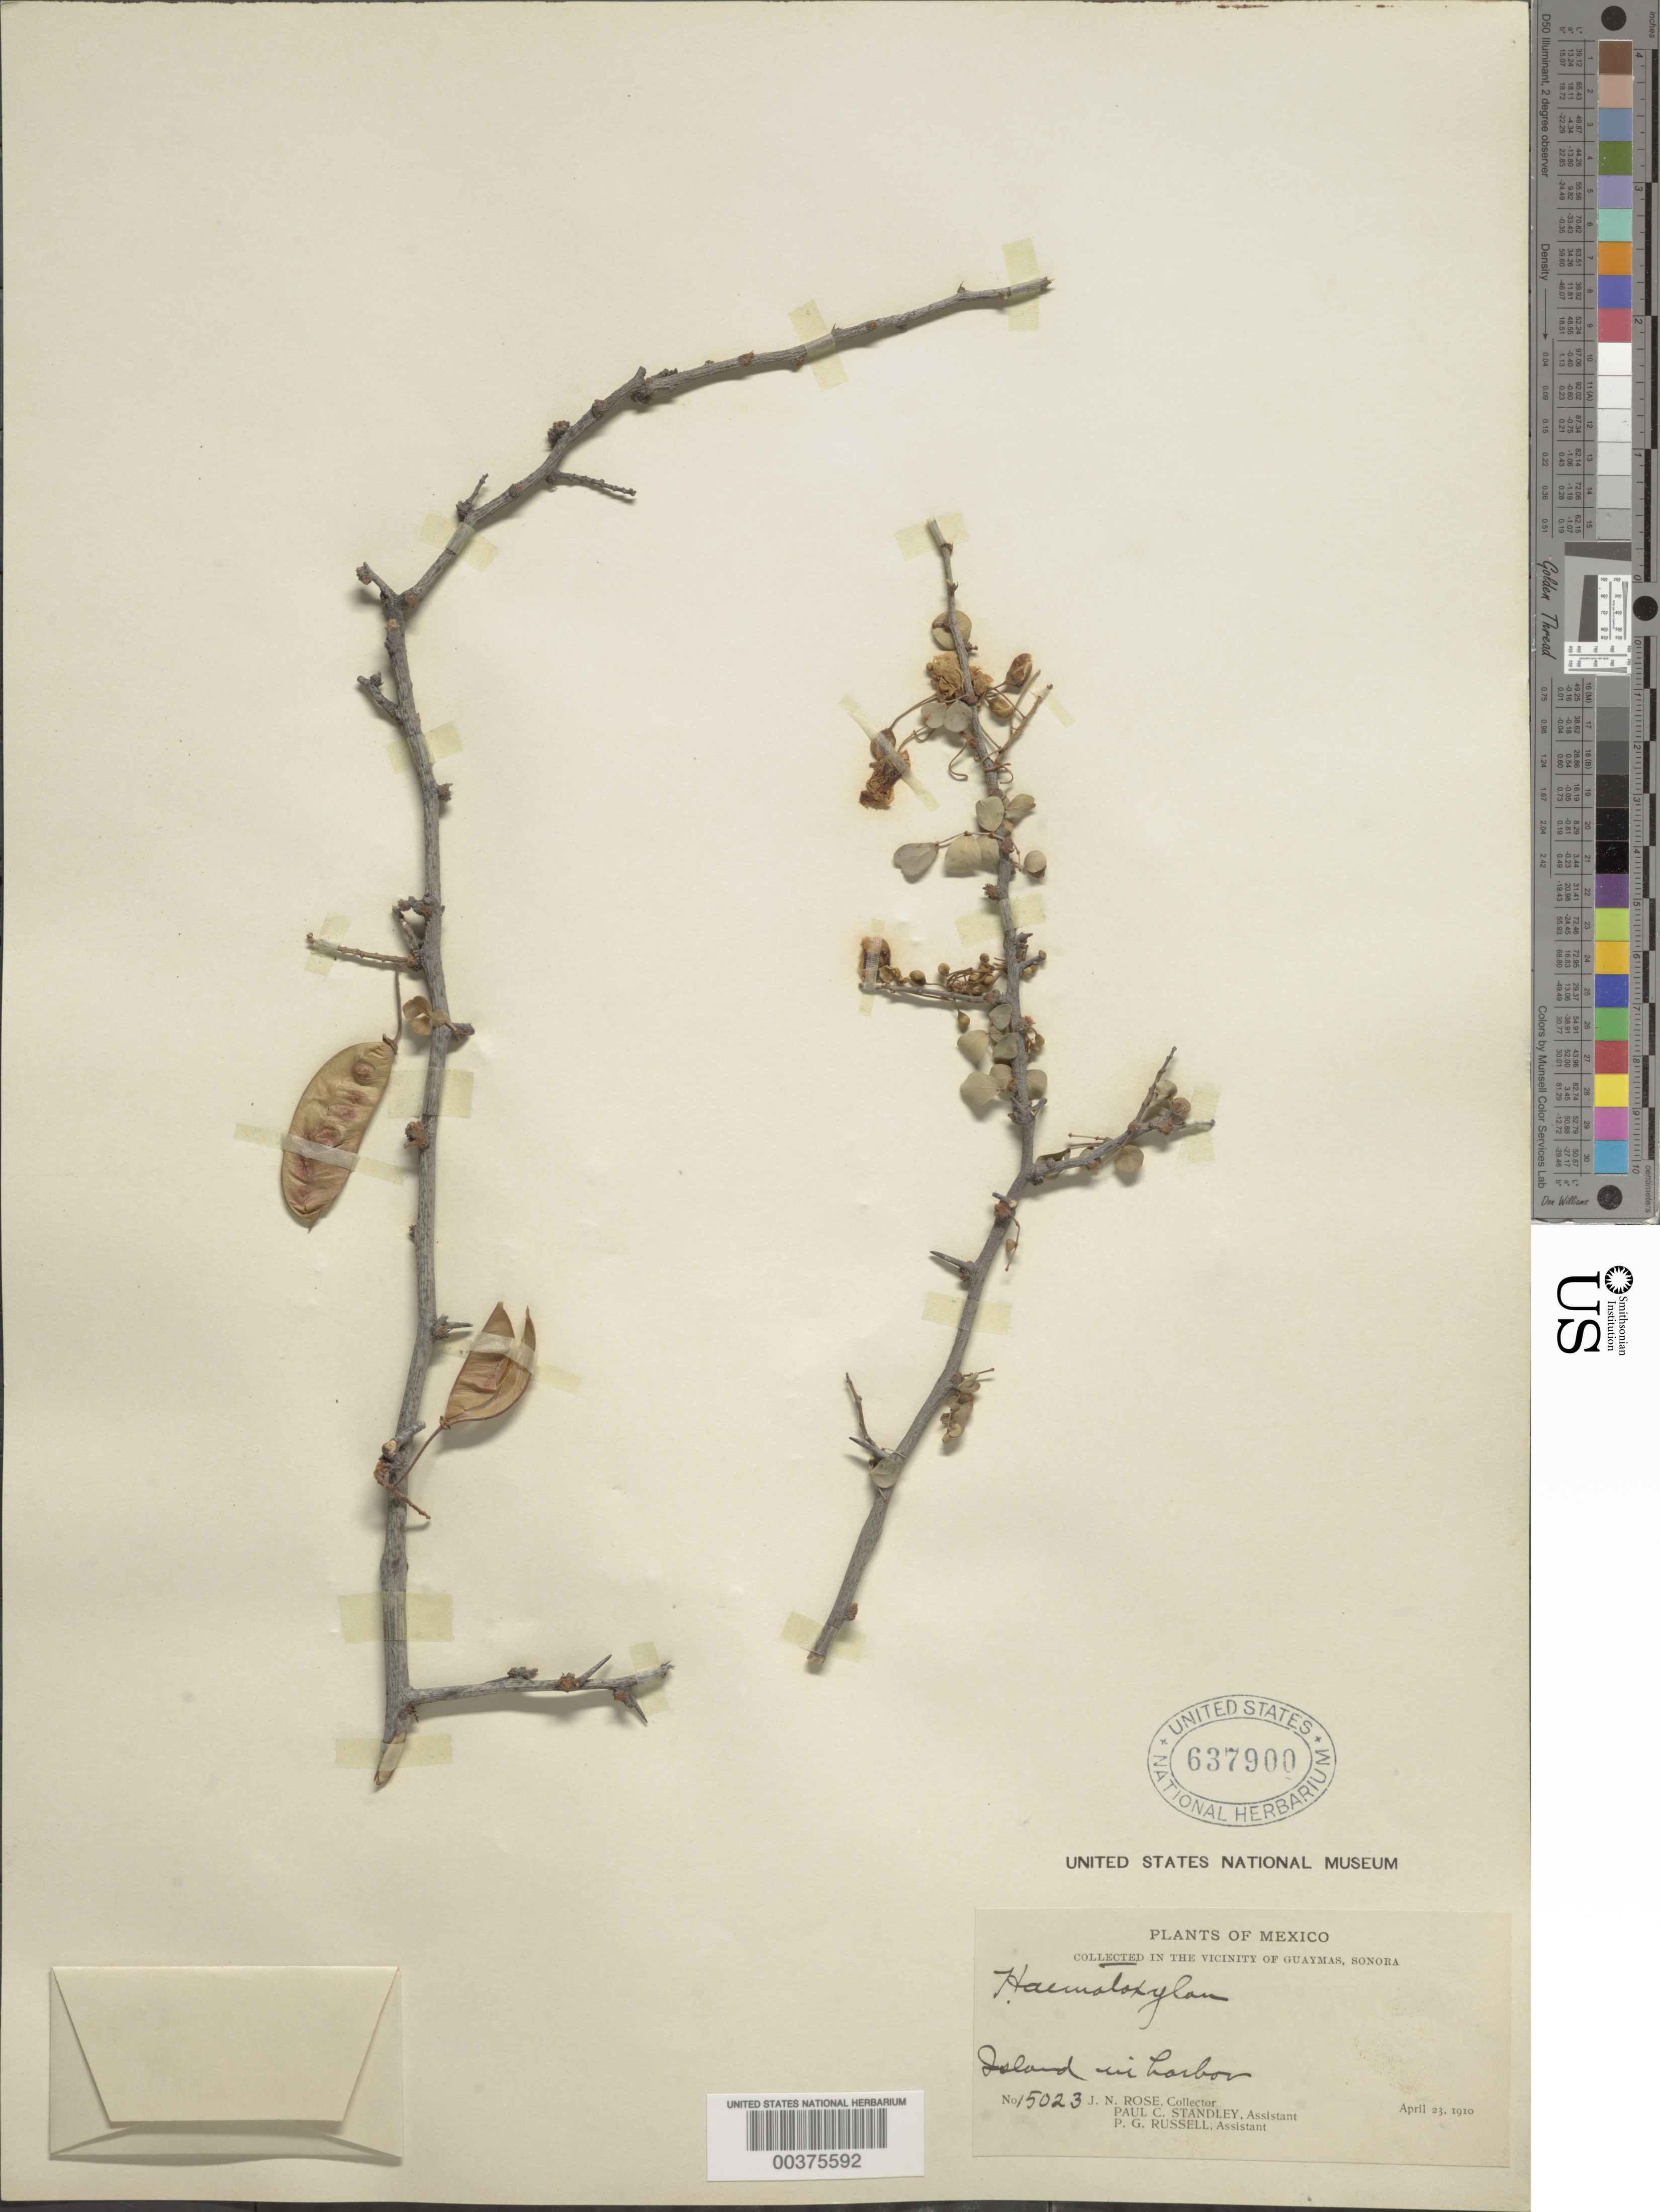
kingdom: Plantae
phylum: Tracheophyta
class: Magnoliopsida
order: Fabales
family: Fabaceae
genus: Haematoxylum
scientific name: Haematoxylum brasiletto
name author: H. Karst.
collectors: J. N. Rose, P. C. Standley & P. G. Russell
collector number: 15023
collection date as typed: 23 Apr 1910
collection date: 1910-04-23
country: Mexico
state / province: Sonora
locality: Vicinity of Guaymas; island in harbor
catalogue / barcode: US 637900